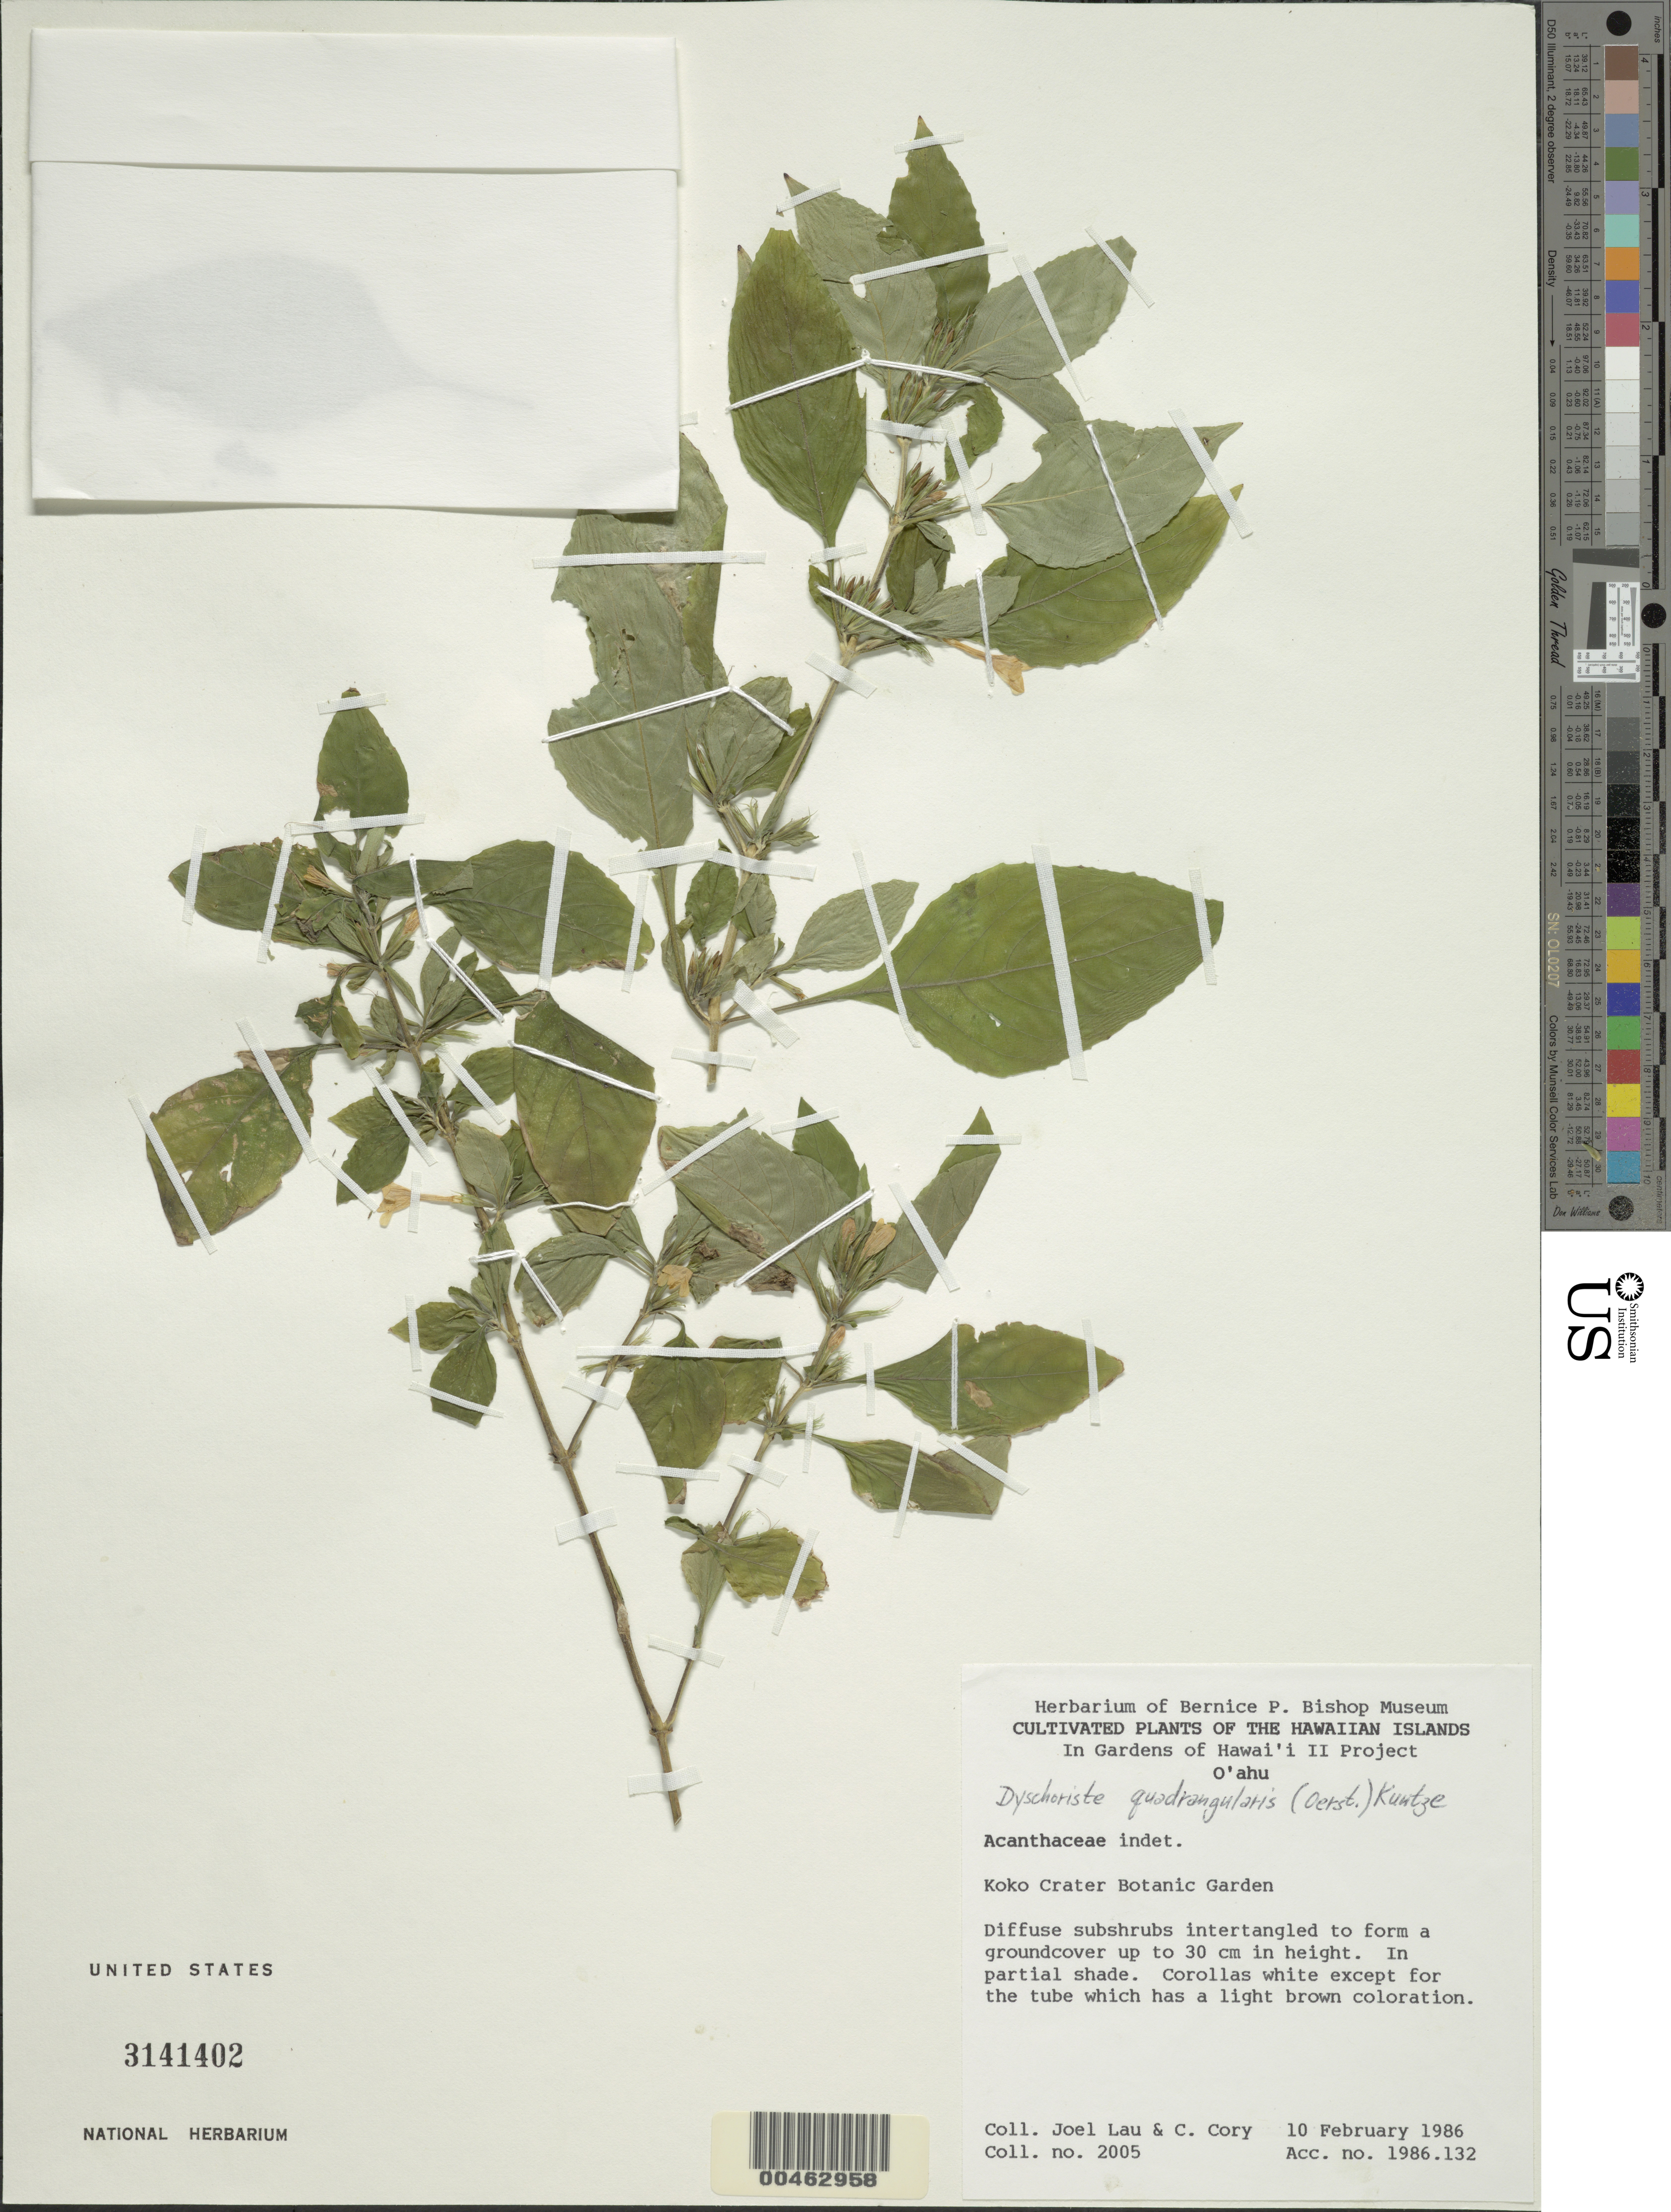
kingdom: Plantae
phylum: Tracheophyta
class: Magnoliopsida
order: Lamiales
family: Acanthaceae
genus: Dyschoriste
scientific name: Dyschoriste quadrangularis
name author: (Oerst.) Kuntze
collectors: J. Lau & C. Cory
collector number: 2005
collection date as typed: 10 Feb 1986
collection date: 1986-02-10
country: United States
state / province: Hawaii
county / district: Honolulu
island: Oahu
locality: Koko Crater Botanic Garden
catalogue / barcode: US 3141402